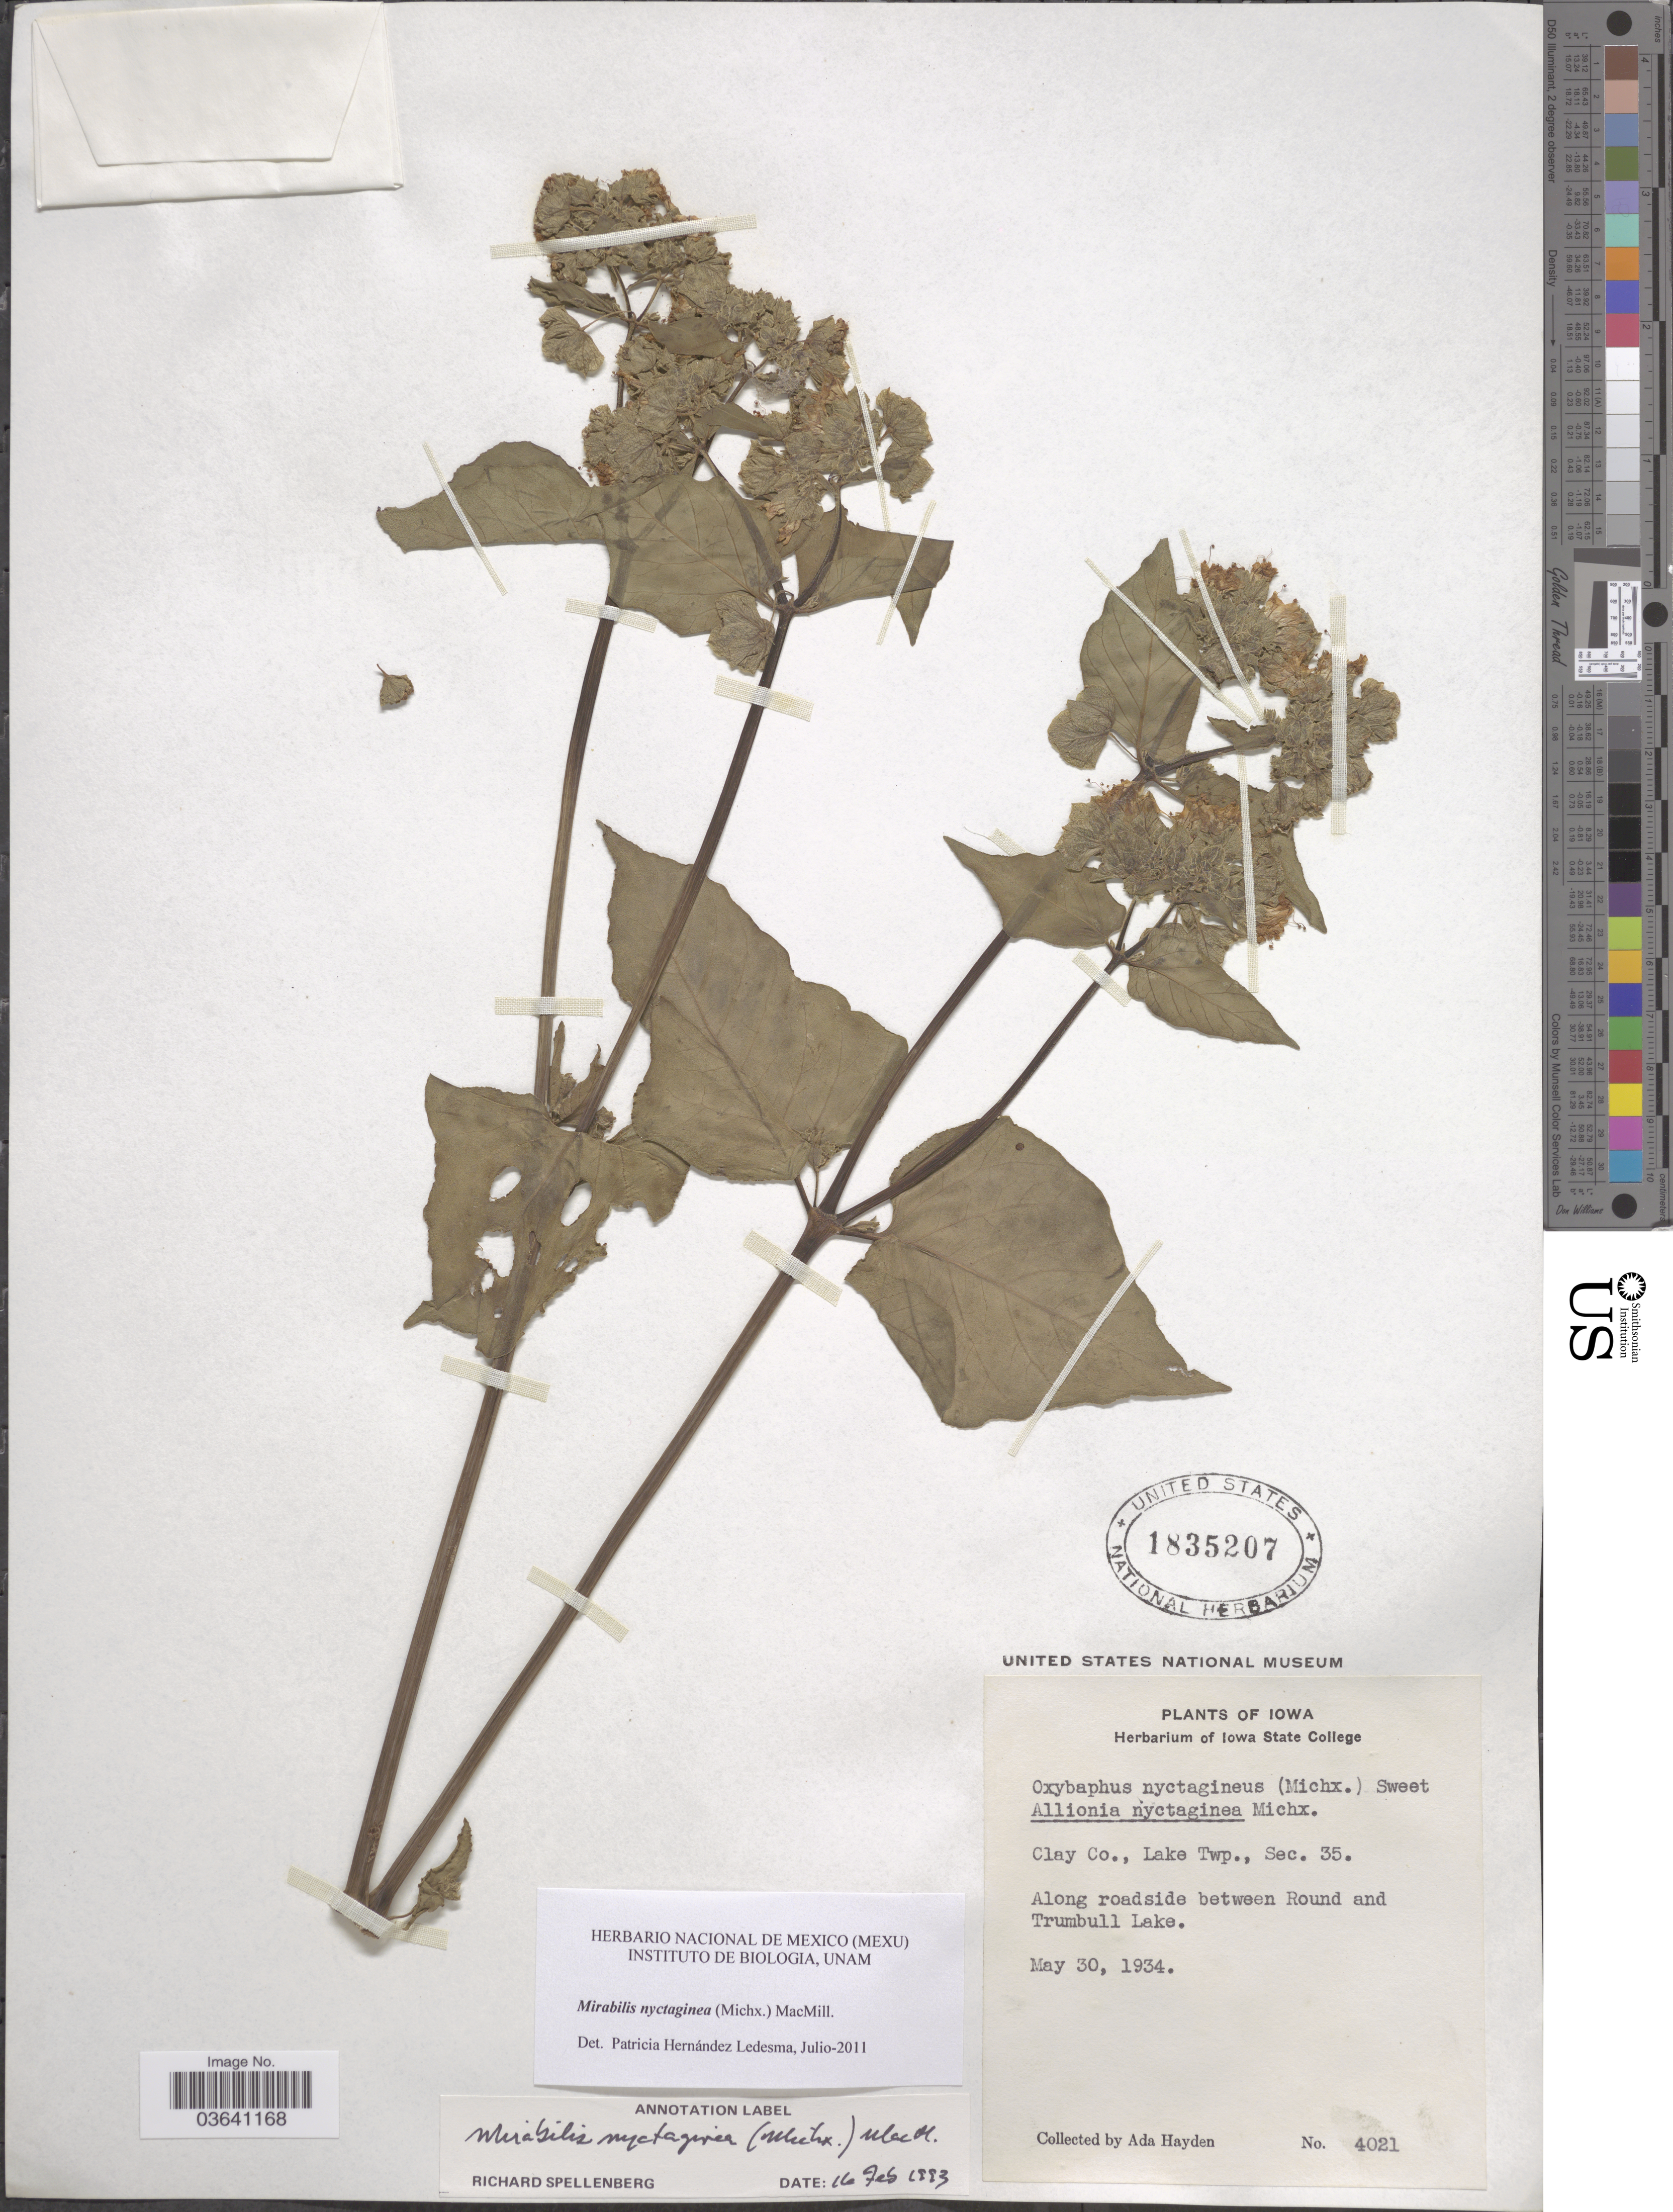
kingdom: Plantae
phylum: Tracheophyta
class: Magnoliopsida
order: Caryophyllales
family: Nyctaginaceae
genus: Mirabilis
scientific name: Mirabilis nyctaginea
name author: (Michx.) MacMill.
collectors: Ada Hayden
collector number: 4021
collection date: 1934-05-30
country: United States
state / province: Iowa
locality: Clay Co., Lake Twp., Sec. 35. Between Round and Trumbull Lake.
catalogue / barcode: US 1835207